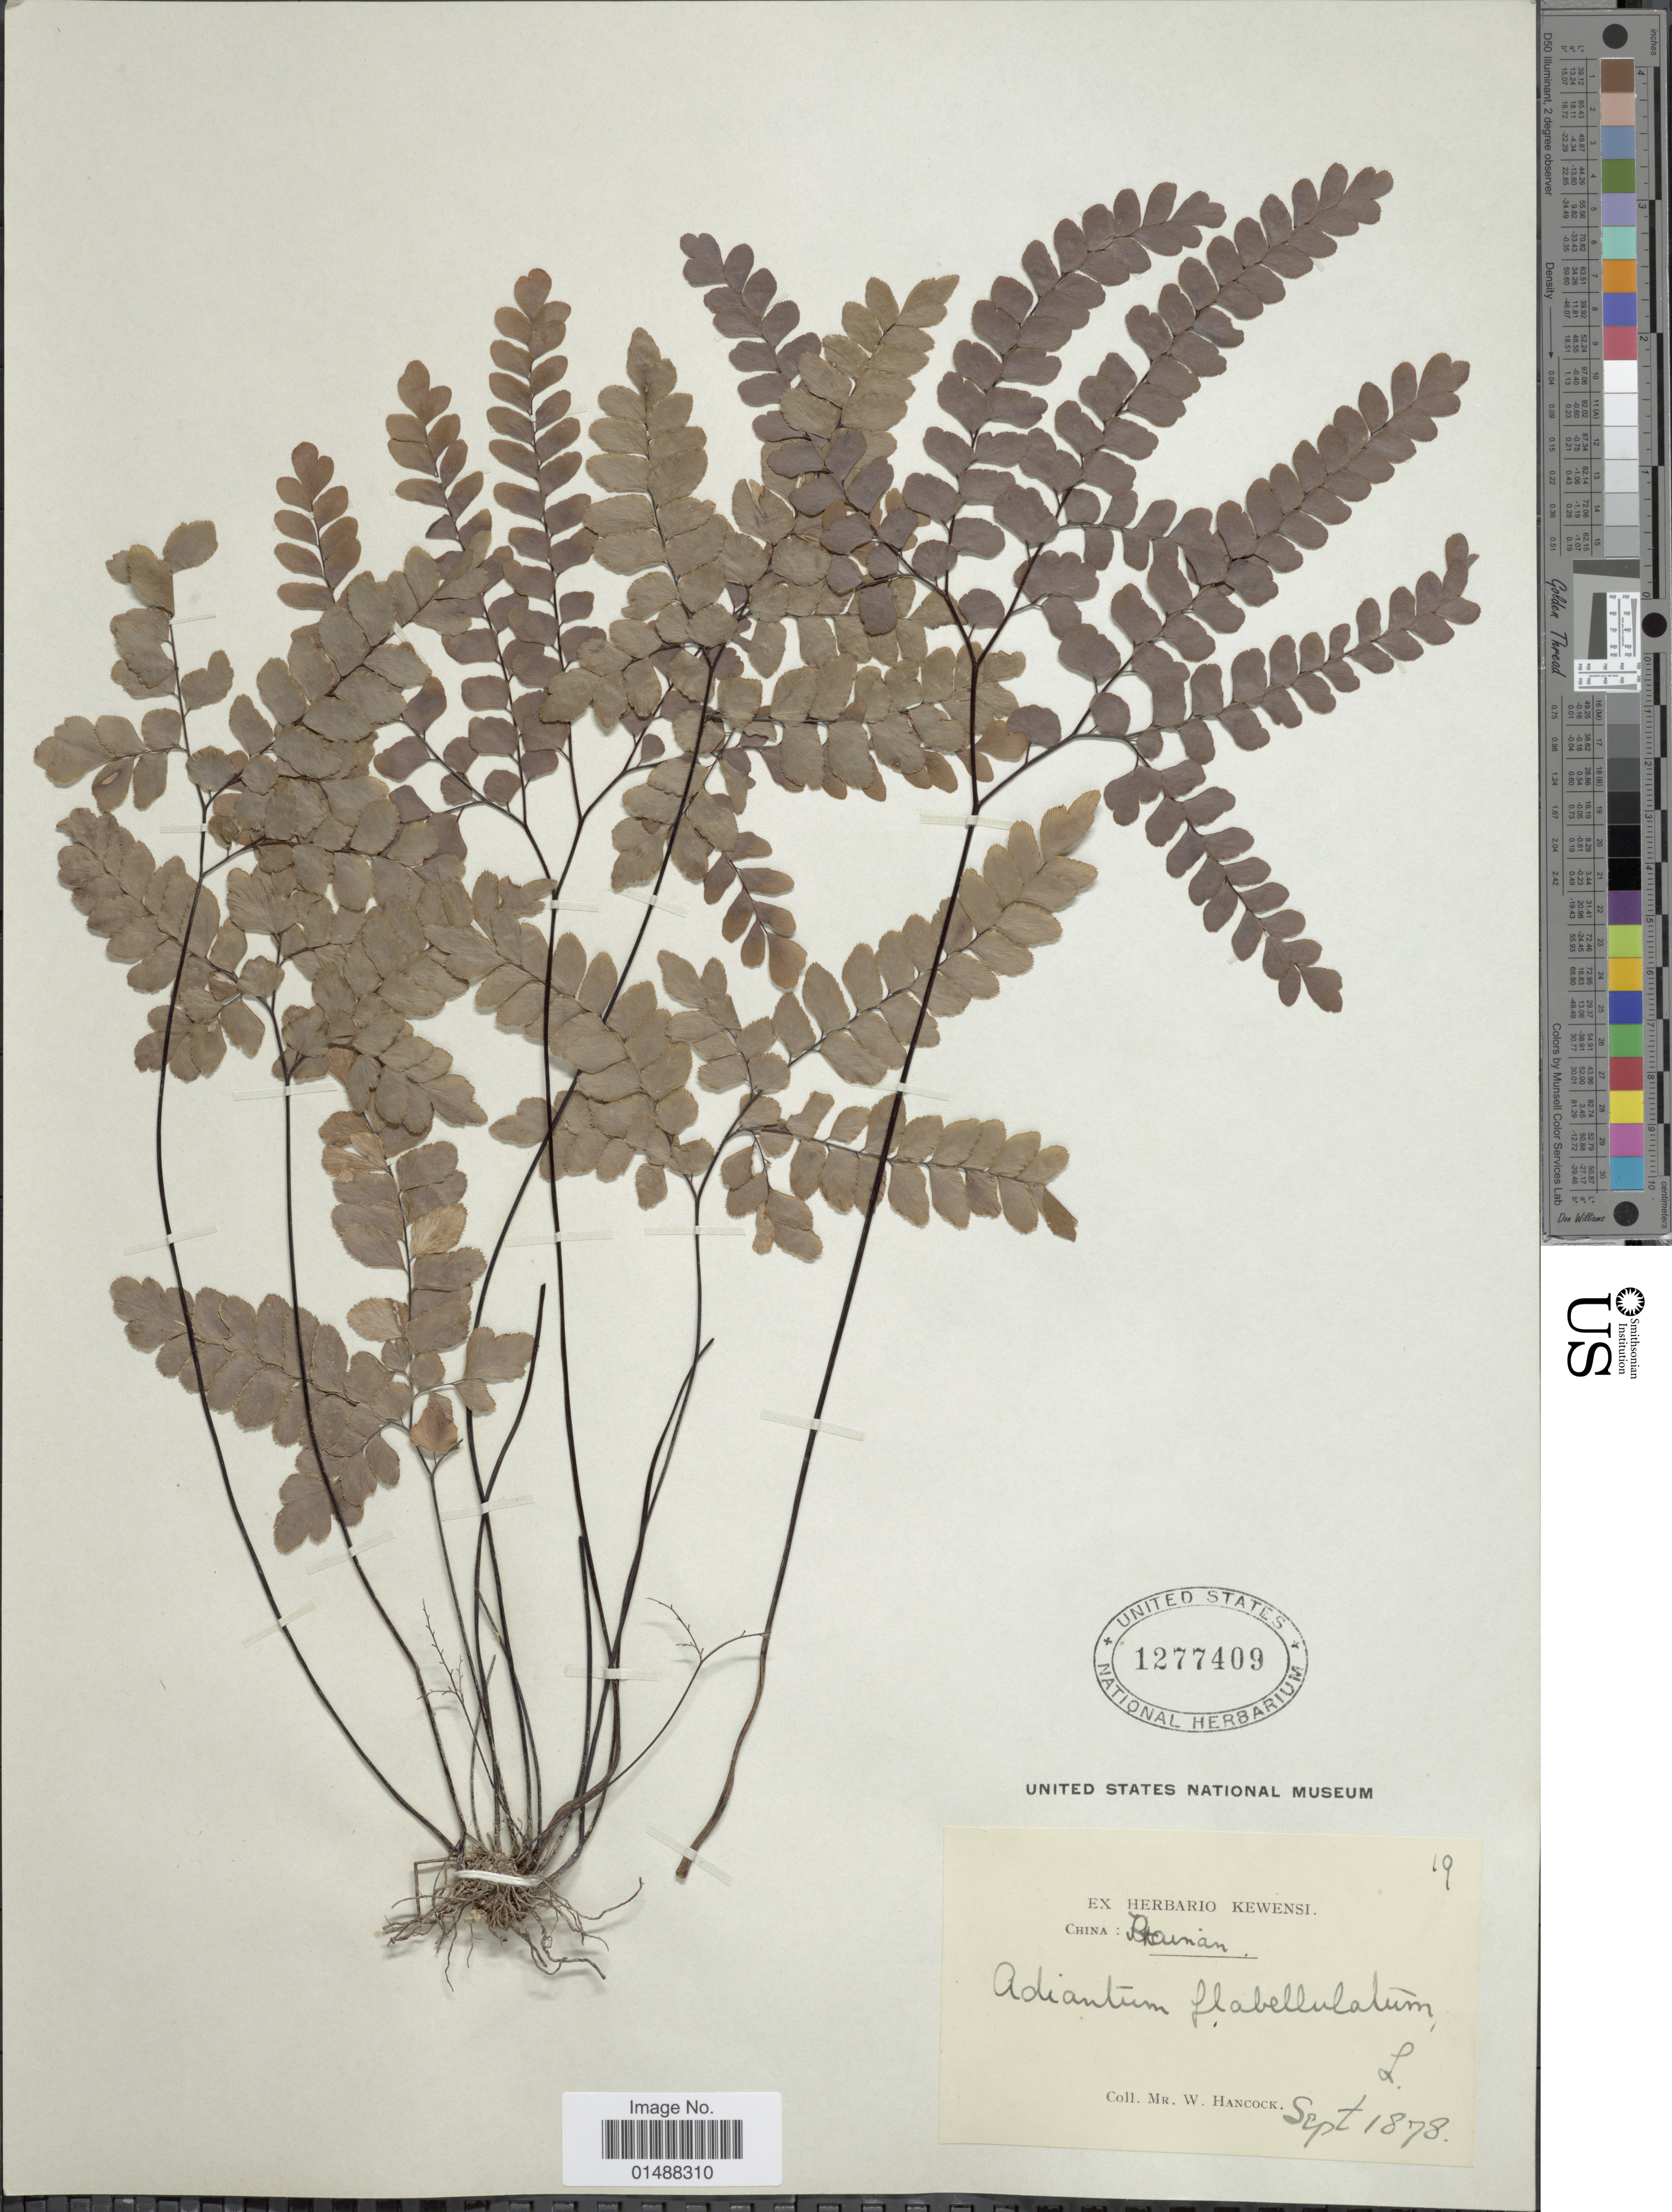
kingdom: Plantae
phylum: Tracheophyta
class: Polypodiopsida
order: Polypodiales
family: Pteridaceae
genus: Adiantum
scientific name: Adiantum flabellulatum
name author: L.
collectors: W. Hancock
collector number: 19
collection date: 1878-09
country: China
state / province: Hainan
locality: China, Hainan.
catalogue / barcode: US 1277409